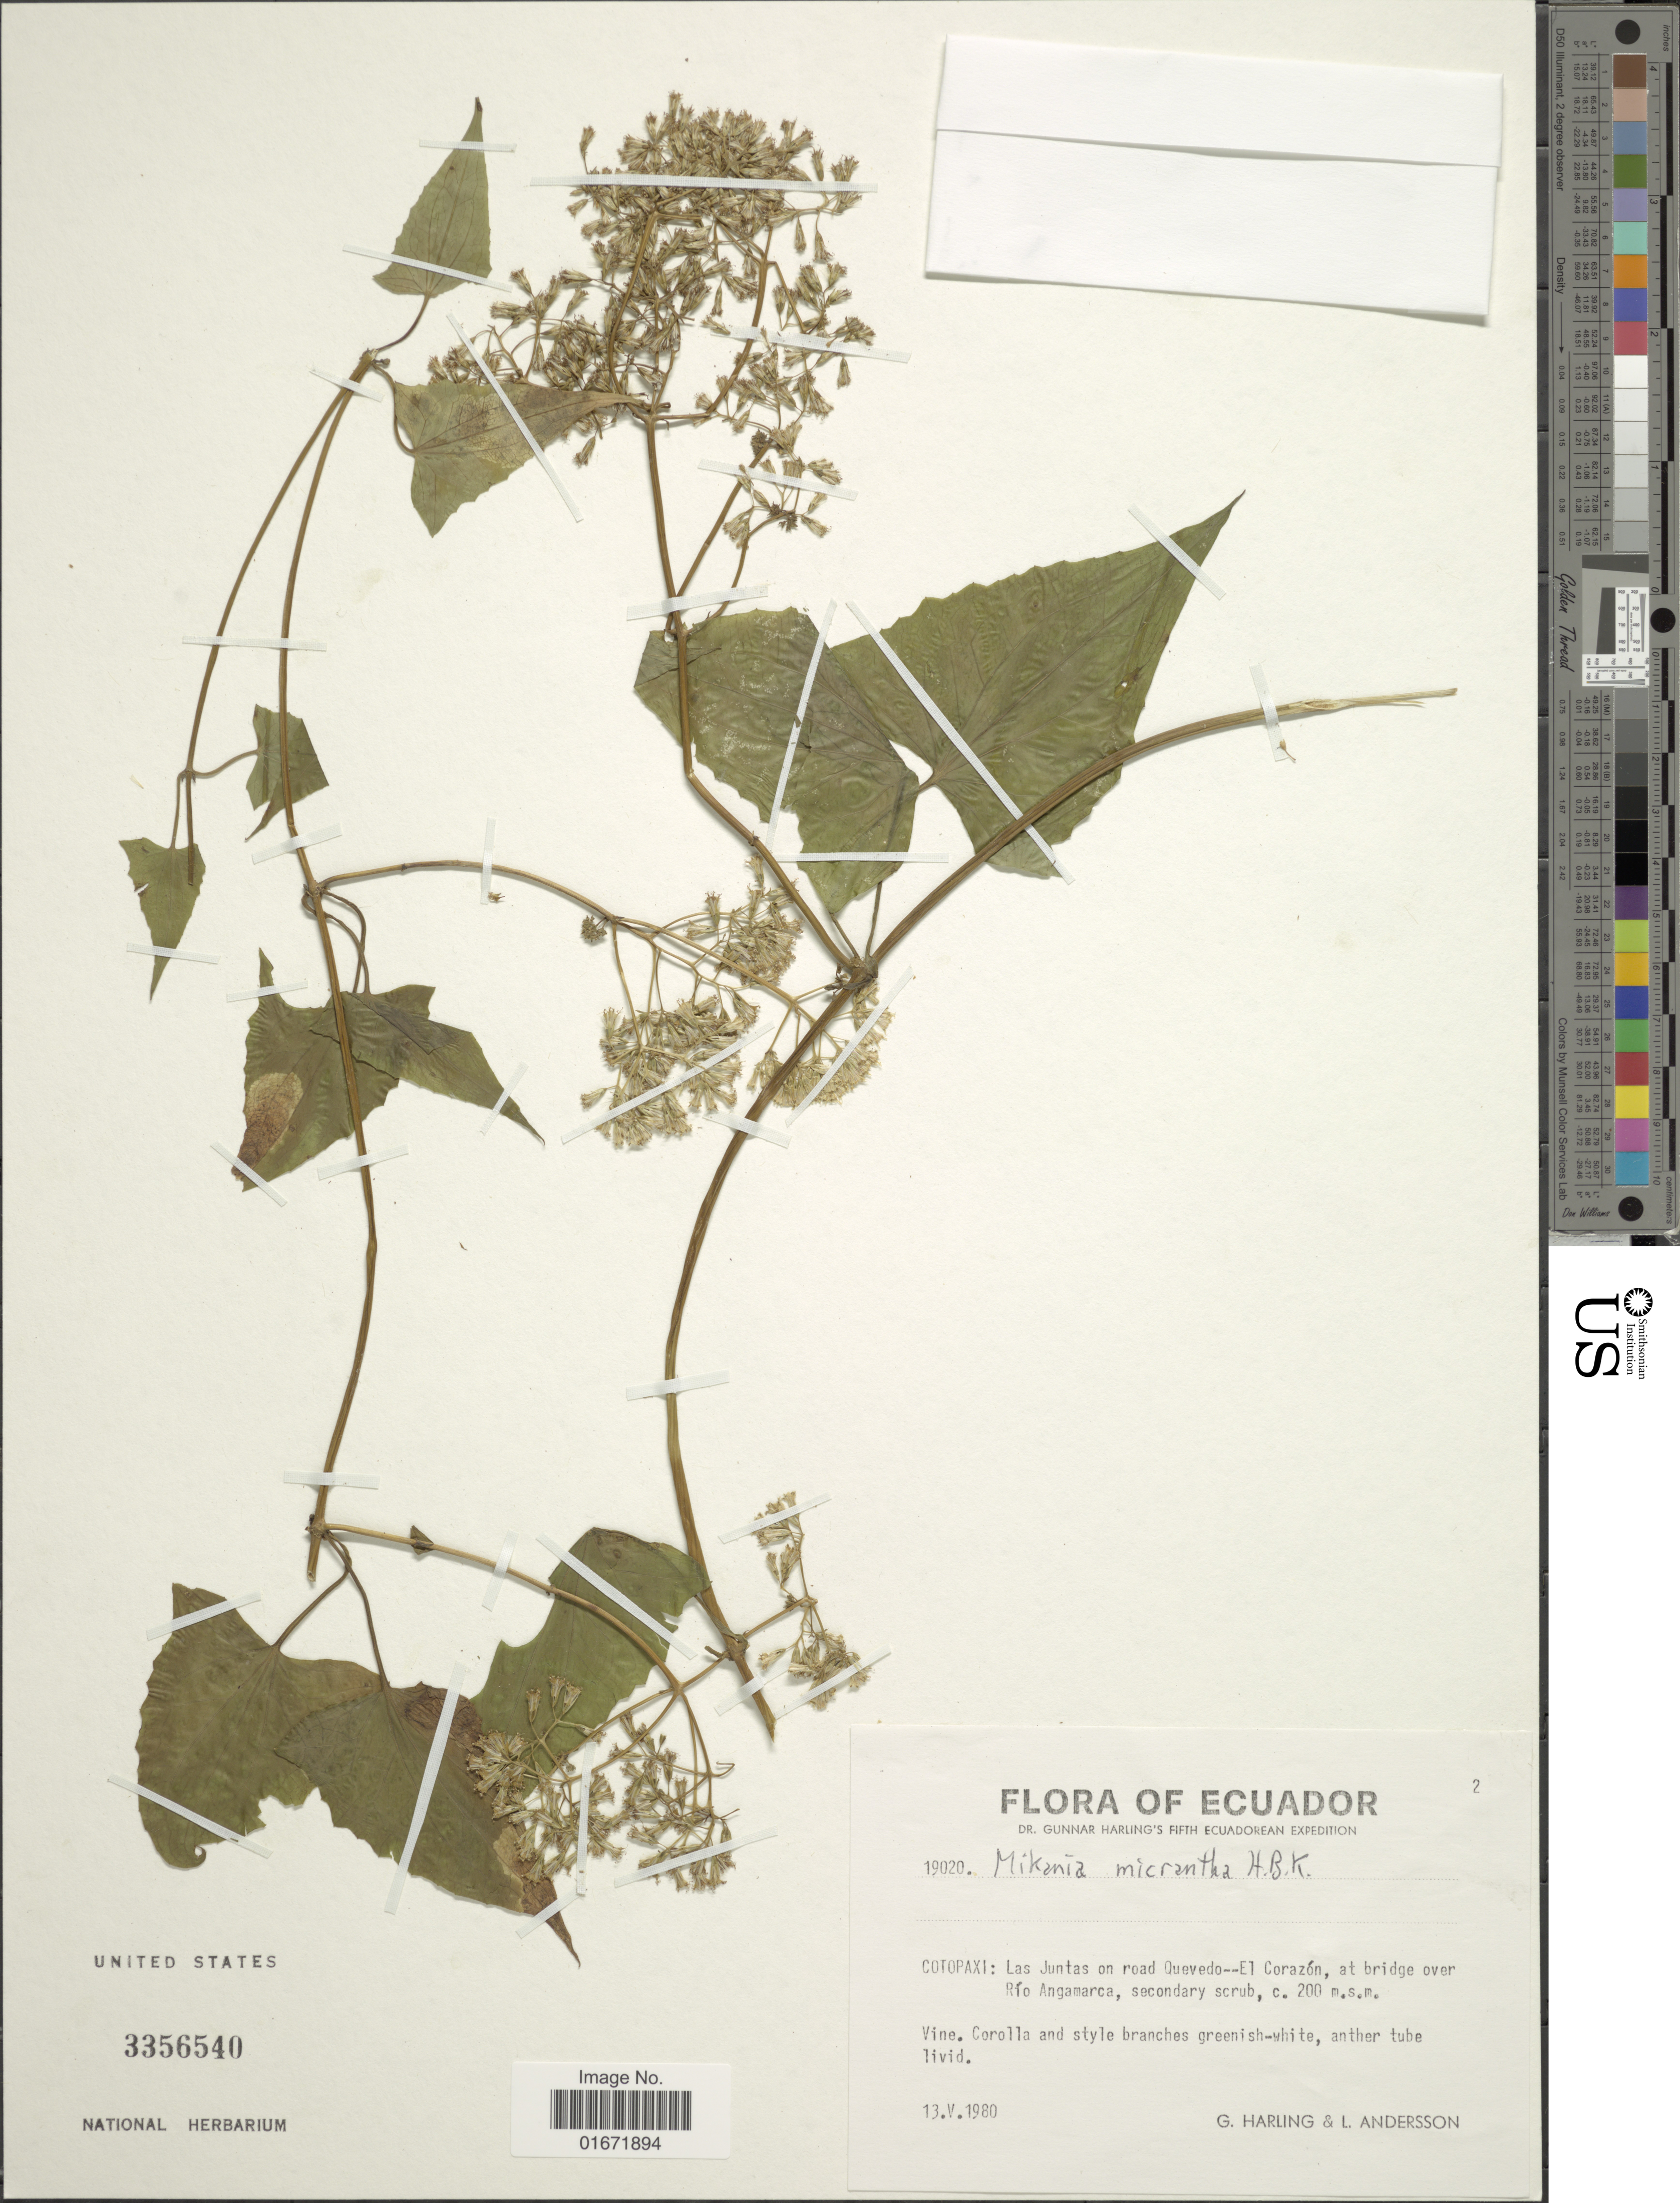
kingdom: Plantae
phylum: Tracheophyta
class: Magnoliopsida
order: Asterales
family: Asteraceae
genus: Mikania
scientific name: Mikania micrantha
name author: Kunth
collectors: G. Harling & L. Andersson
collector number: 19020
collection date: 1980-05-13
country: Ecuador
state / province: Cotopaxi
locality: Cotopaxi: Las Juntas on road Quevedo -- El Corazón, at bridge over Río Angamarca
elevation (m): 200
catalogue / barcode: US 3356540